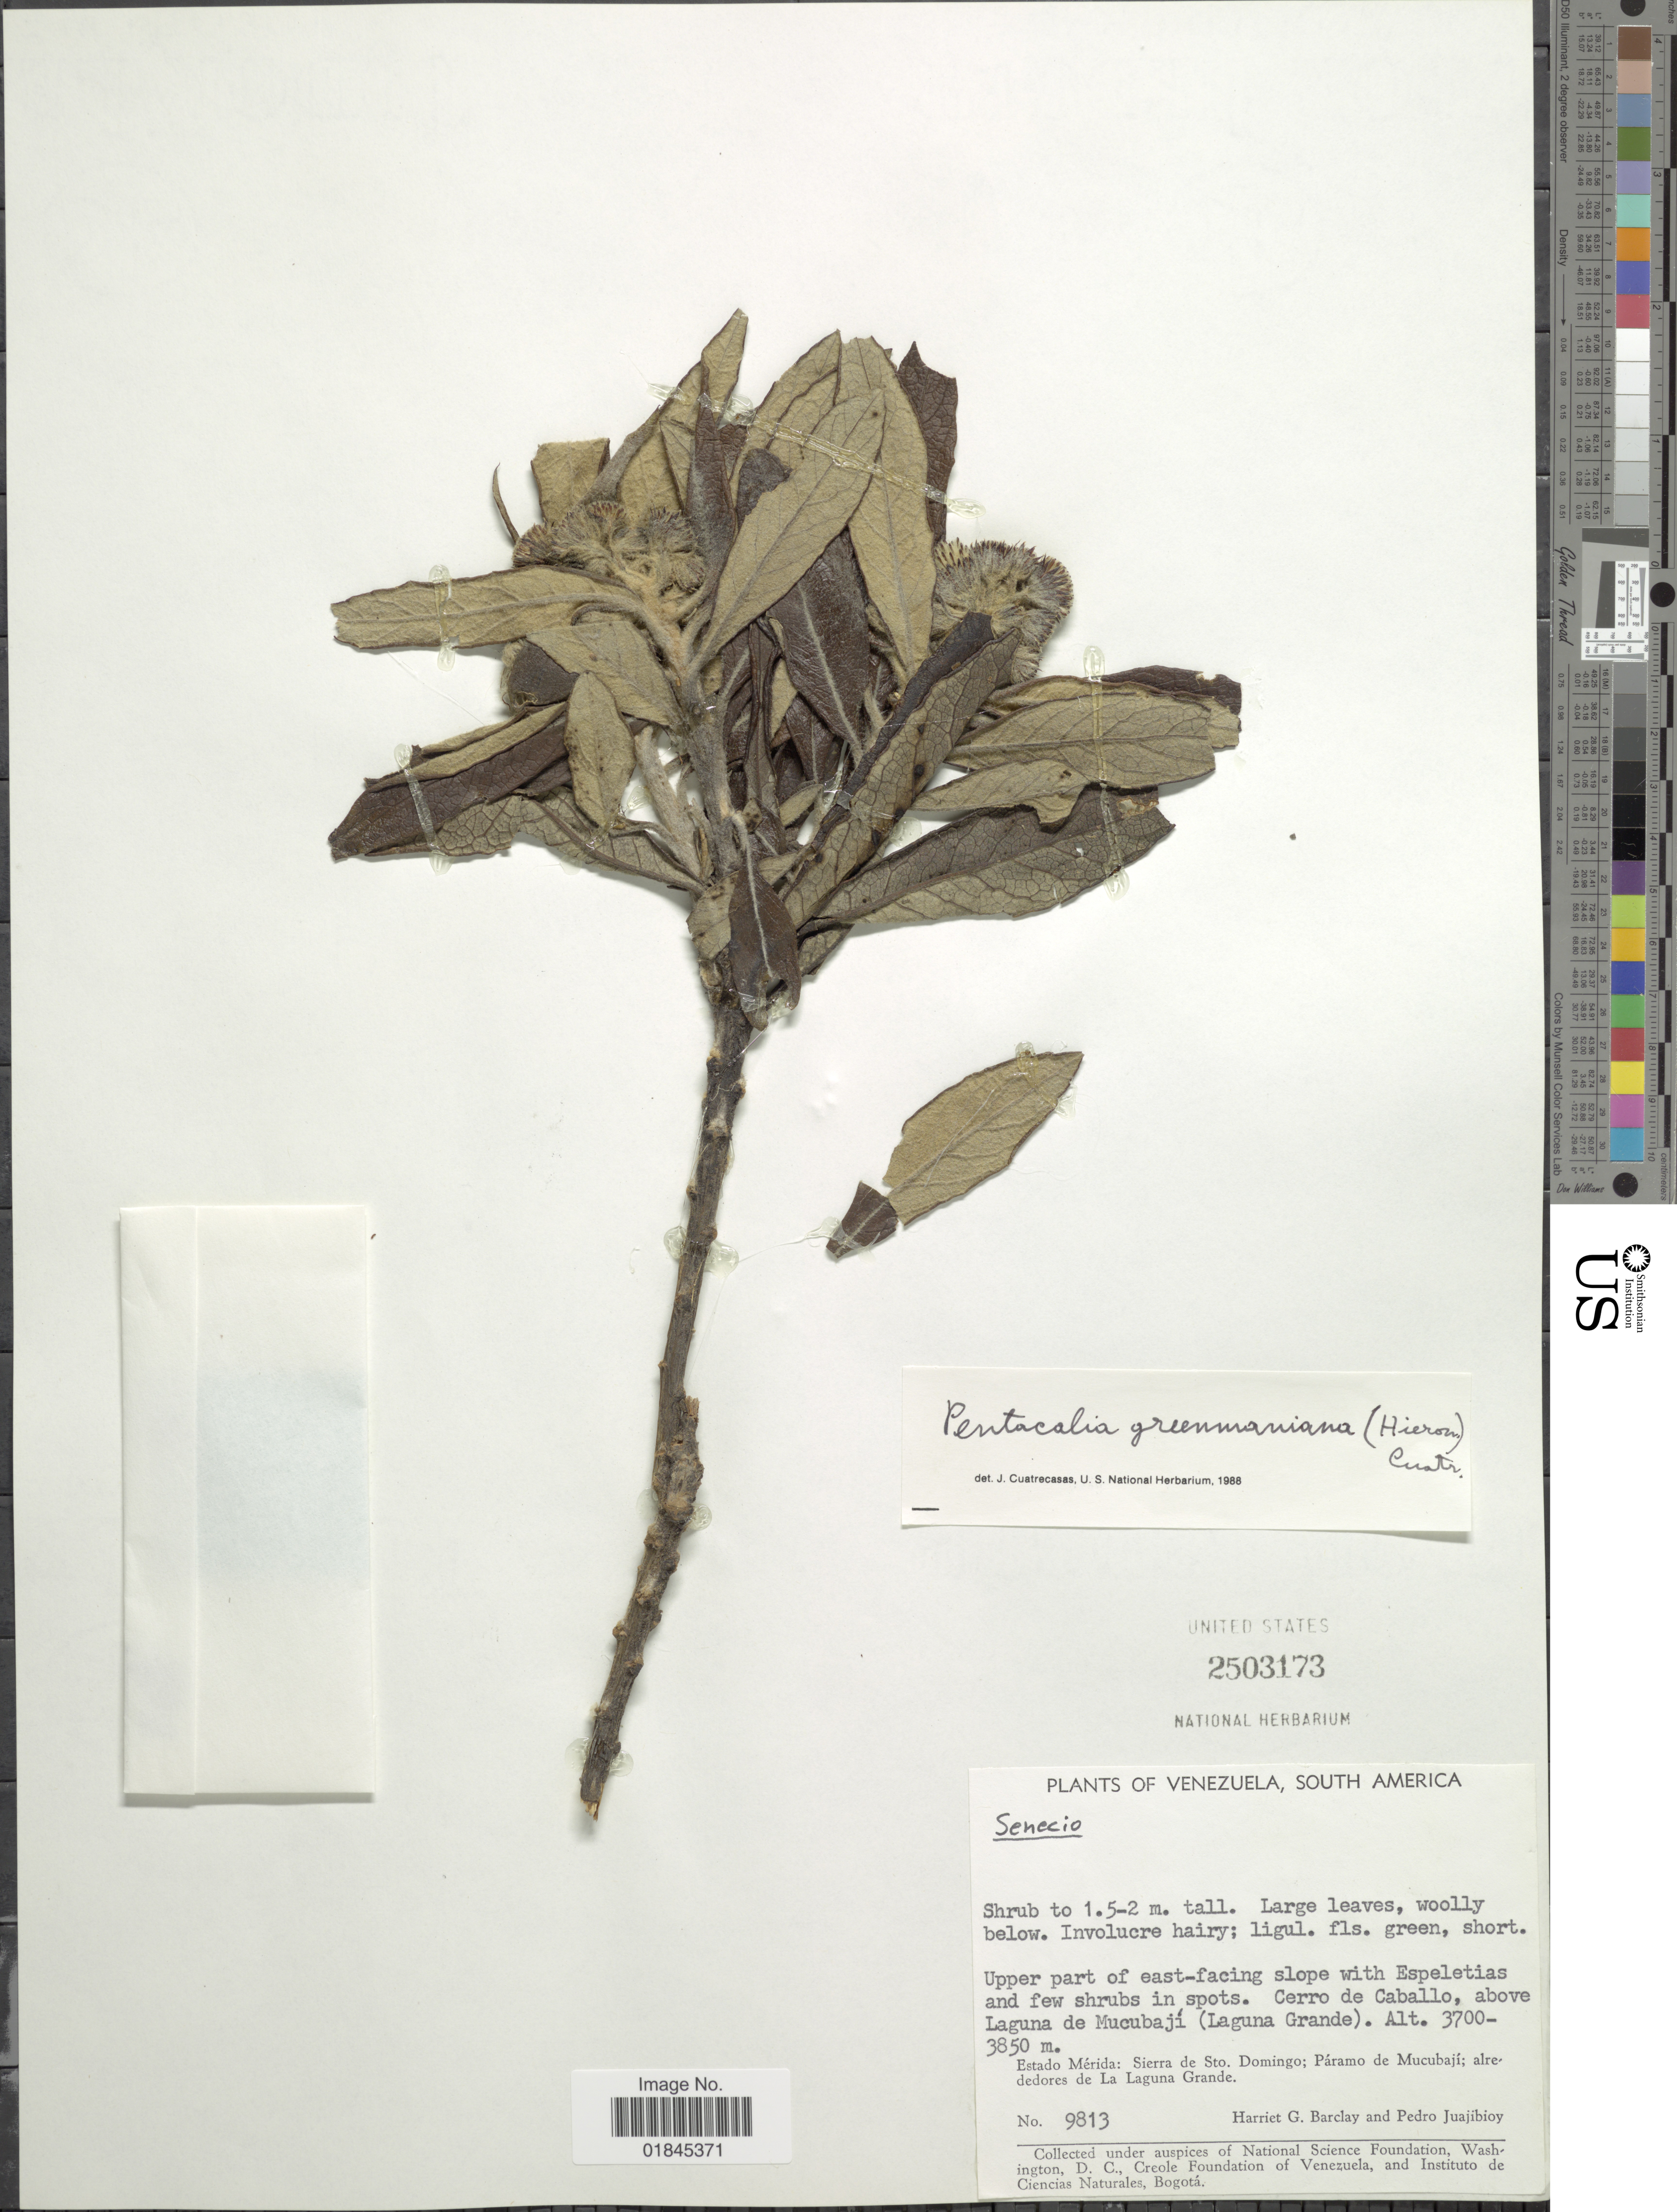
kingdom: Plantae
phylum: Tracheophyta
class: Magnoliopsida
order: Asterales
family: Asteraceae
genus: Pentacalia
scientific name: Pentacalia greenmaniana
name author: (Hieron.) Cuatrec.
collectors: H. G. Barclay & P. Juajibioy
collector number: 9813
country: Venezuela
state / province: Mérida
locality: Cerro de Caballo, above Laguna de Mucubají (Laguna Grande). Estado Mérida: Sierra de Sto. Domingo; Páramo de Mucubají; alrededores de La Laguna Grande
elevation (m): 3700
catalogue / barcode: US 2503173